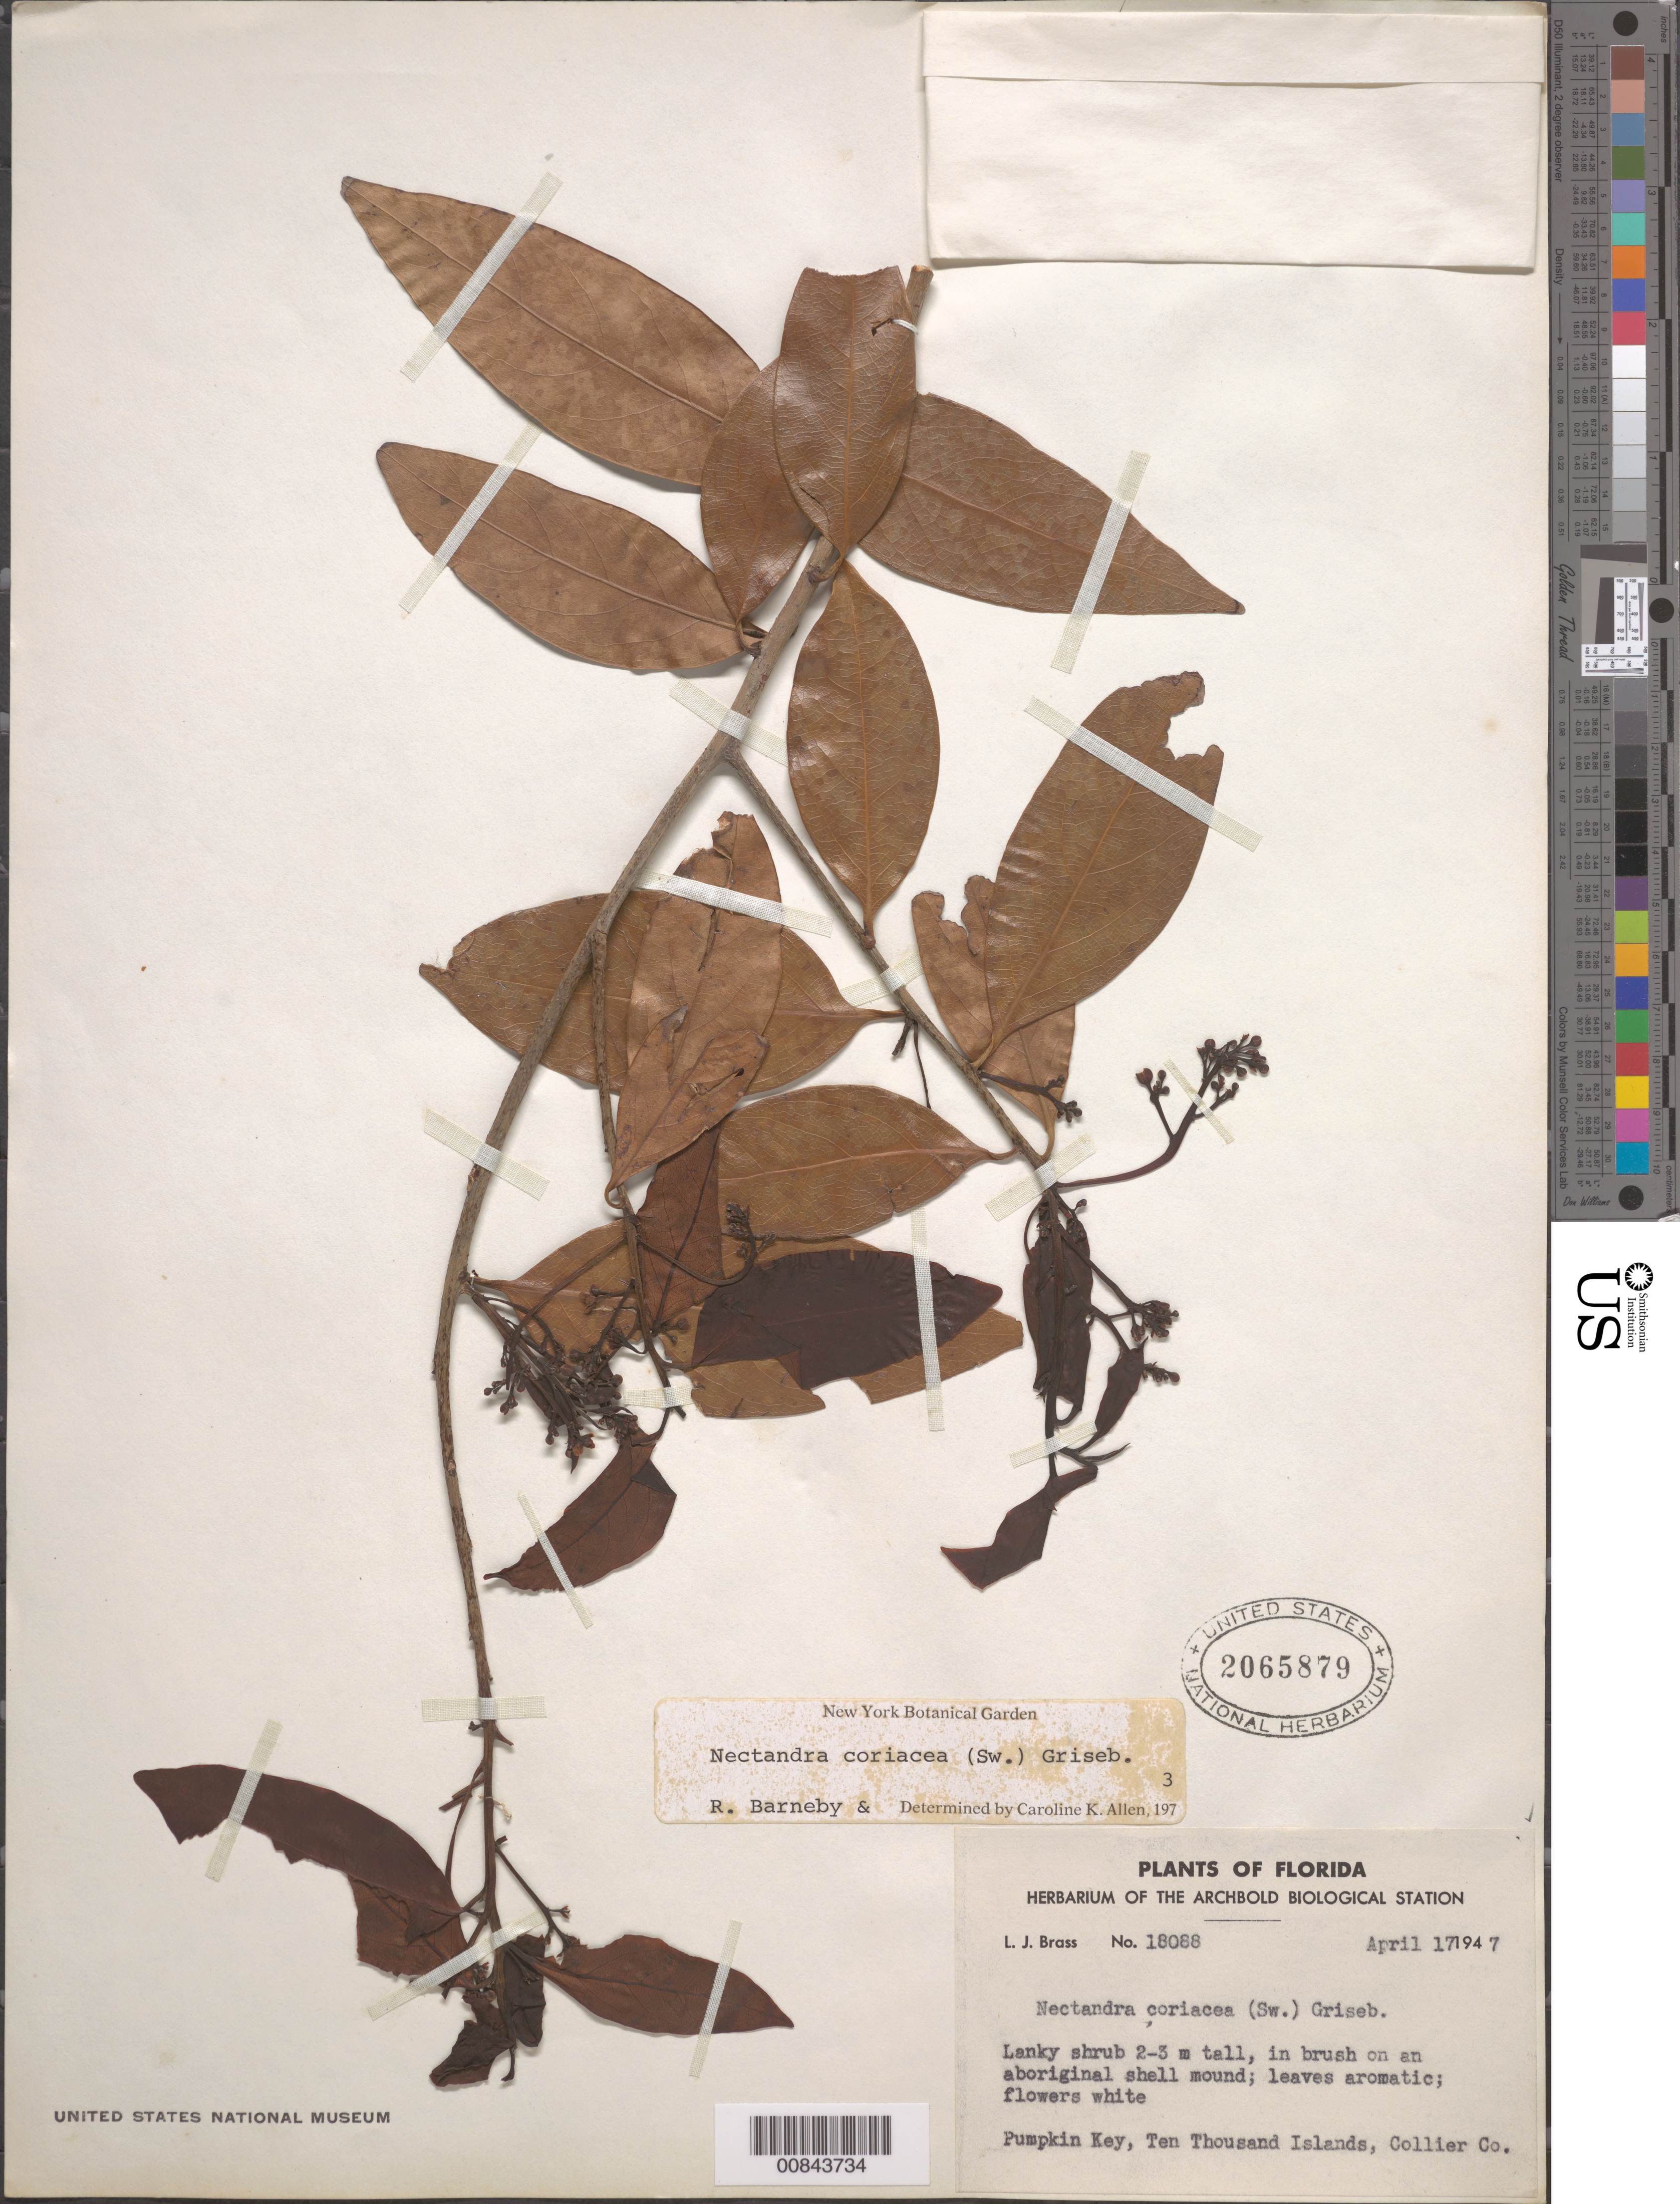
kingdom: Plantae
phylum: Tracheophyta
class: Magnoliopsida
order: Laurales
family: Lauraceae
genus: Nectandra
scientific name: Nectandra coriacea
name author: (Sw.) Griseb.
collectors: L. J. Brass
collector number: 18088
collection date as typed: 17 Apr 1947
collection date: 1947-04-17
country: United States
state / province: Florida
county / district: Collier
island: Ten Thousand Islands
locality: Pumpkin Key, Ten Thousand Islands.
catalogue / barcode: US 2065879